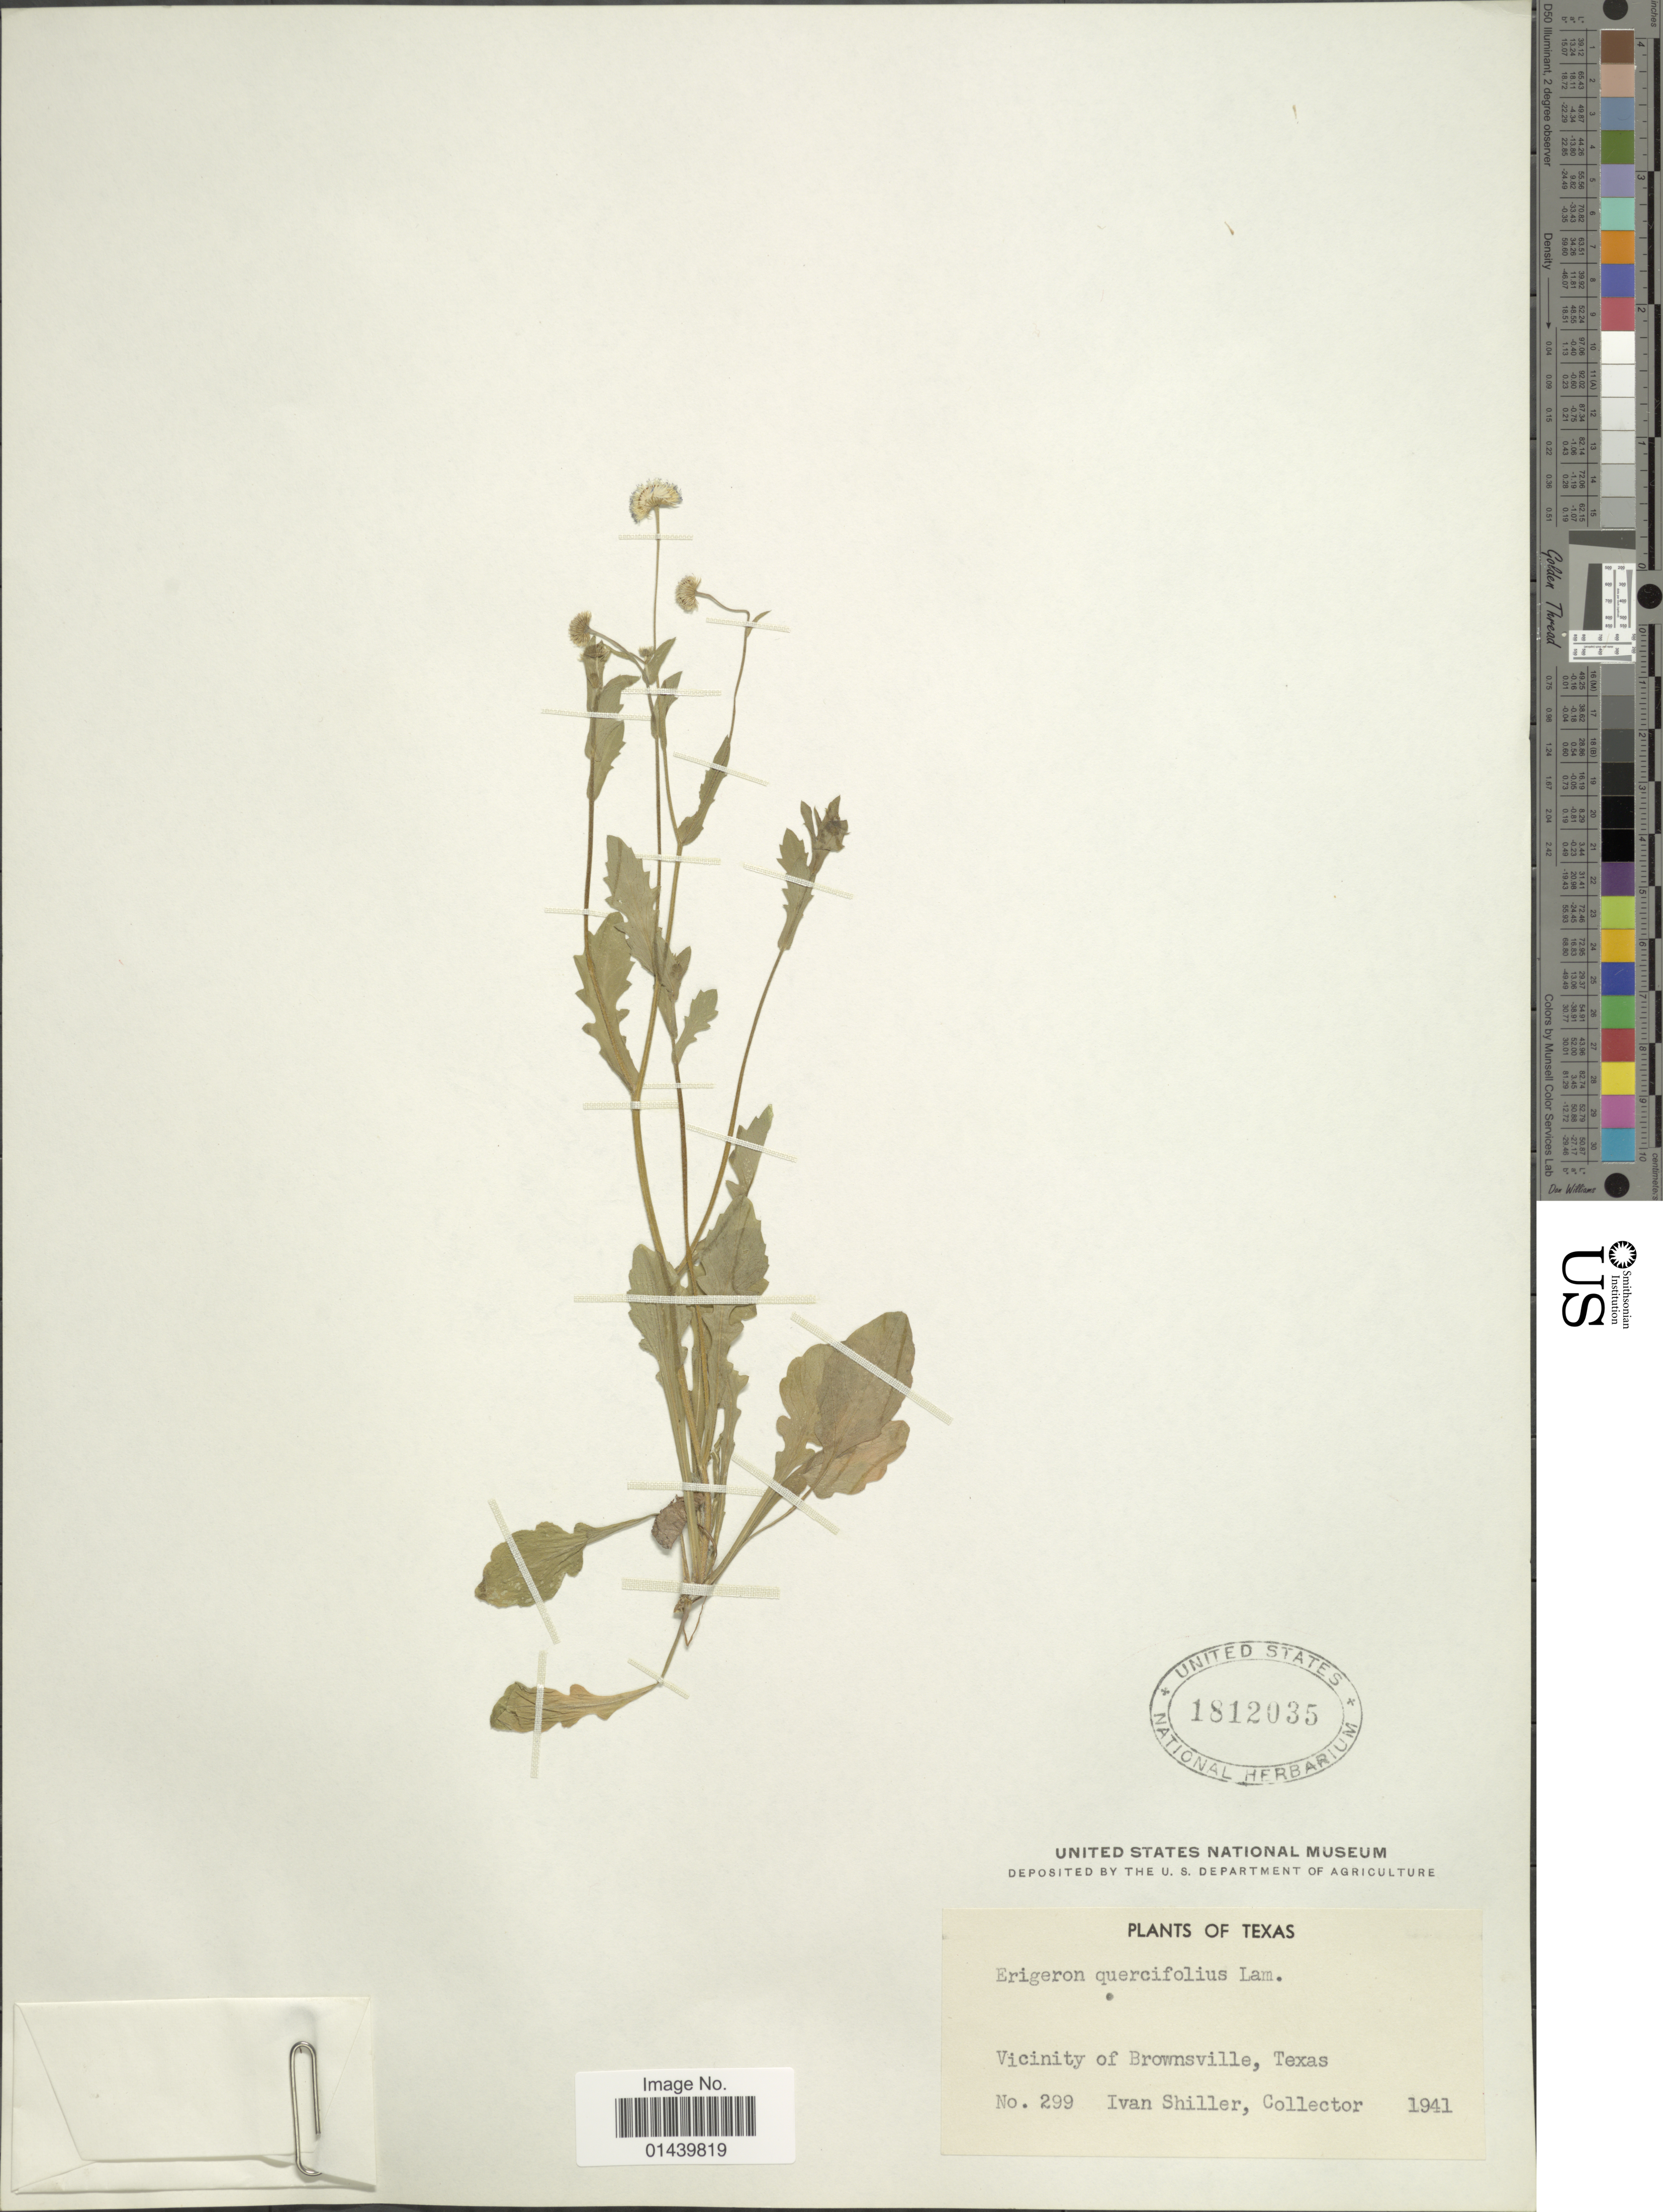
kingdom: Plantae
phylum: Tracheophyta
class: Magnoliopsida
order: Asterales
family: Asteraceae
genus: Erigeron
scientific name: Erigeron quercifolius Lam.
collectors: I. Shiller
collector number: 299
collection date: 1941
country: United States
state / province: Texas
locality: Vicinity of Brownsville.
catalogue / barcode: US 1812035